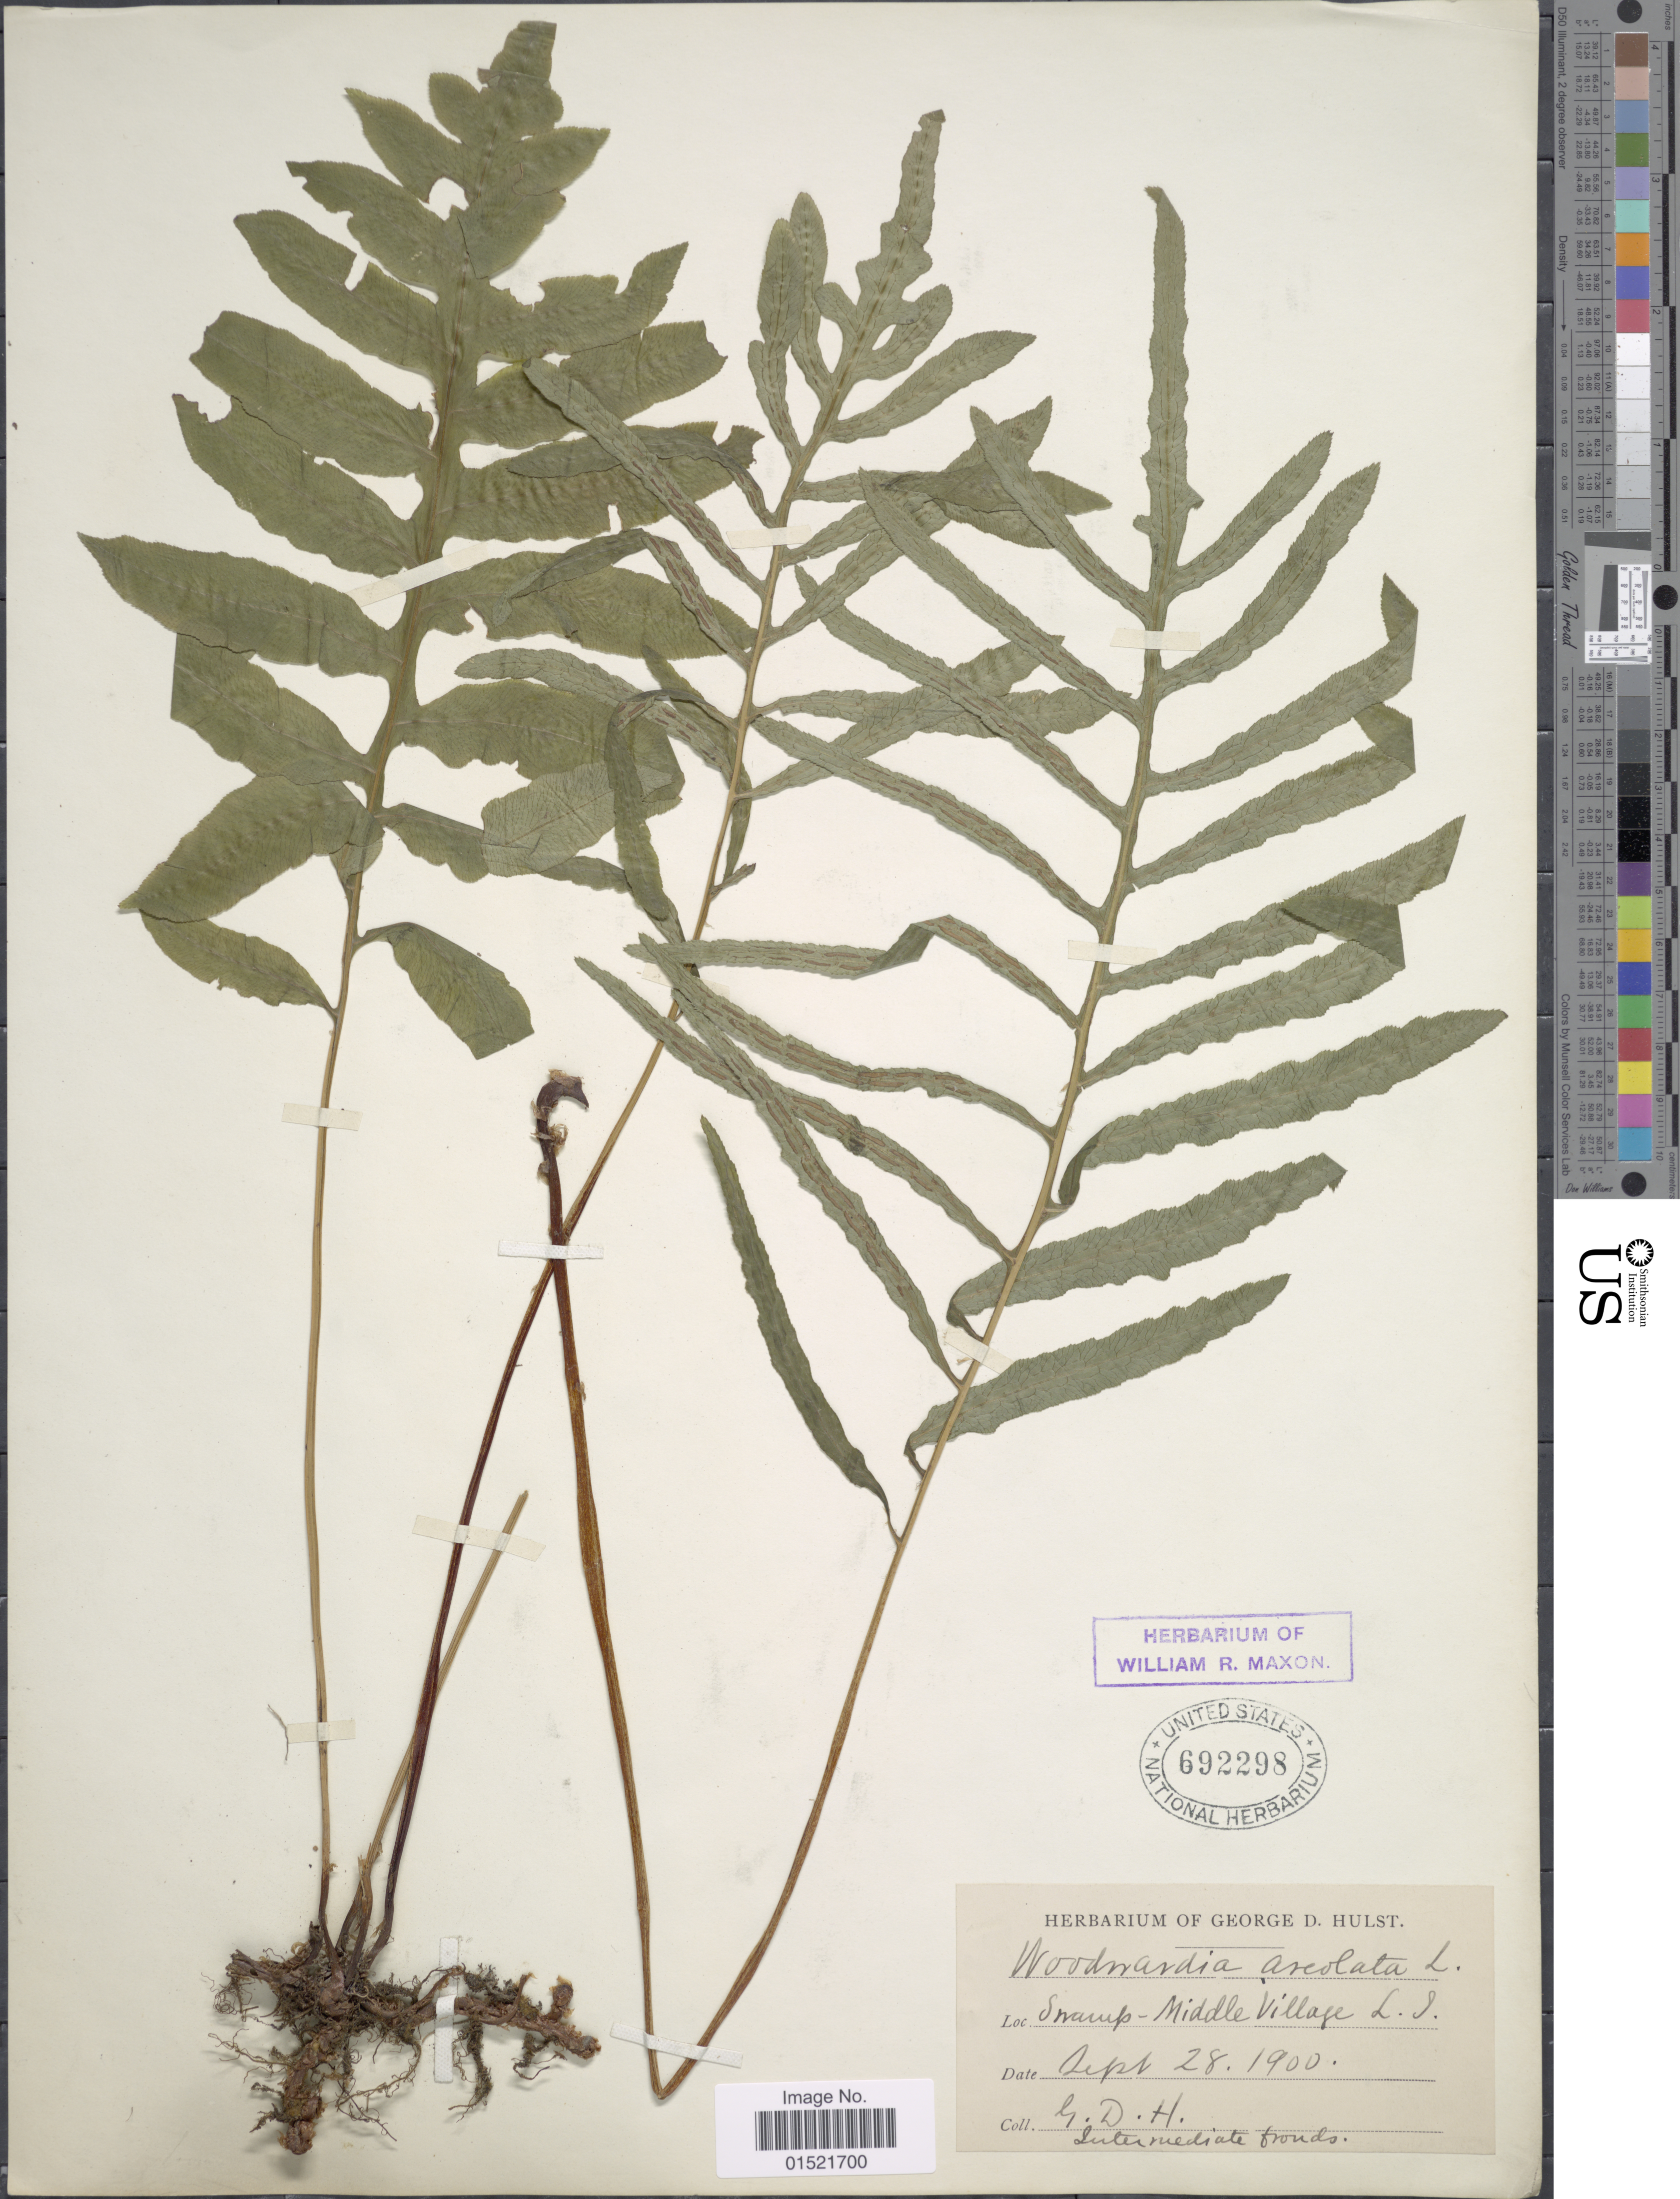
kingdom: Plantae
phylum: Tracheophyta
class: Polypodiopsida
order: Polypodiales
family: Blechnaceae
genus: Woodwardia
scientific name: Woodwardia areolata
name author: (L.) T. Moore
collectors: G. Hulst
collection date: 1900-09-28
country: United States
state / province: New York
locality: Swamp-Middle Village L. I.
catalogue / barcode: US 692298